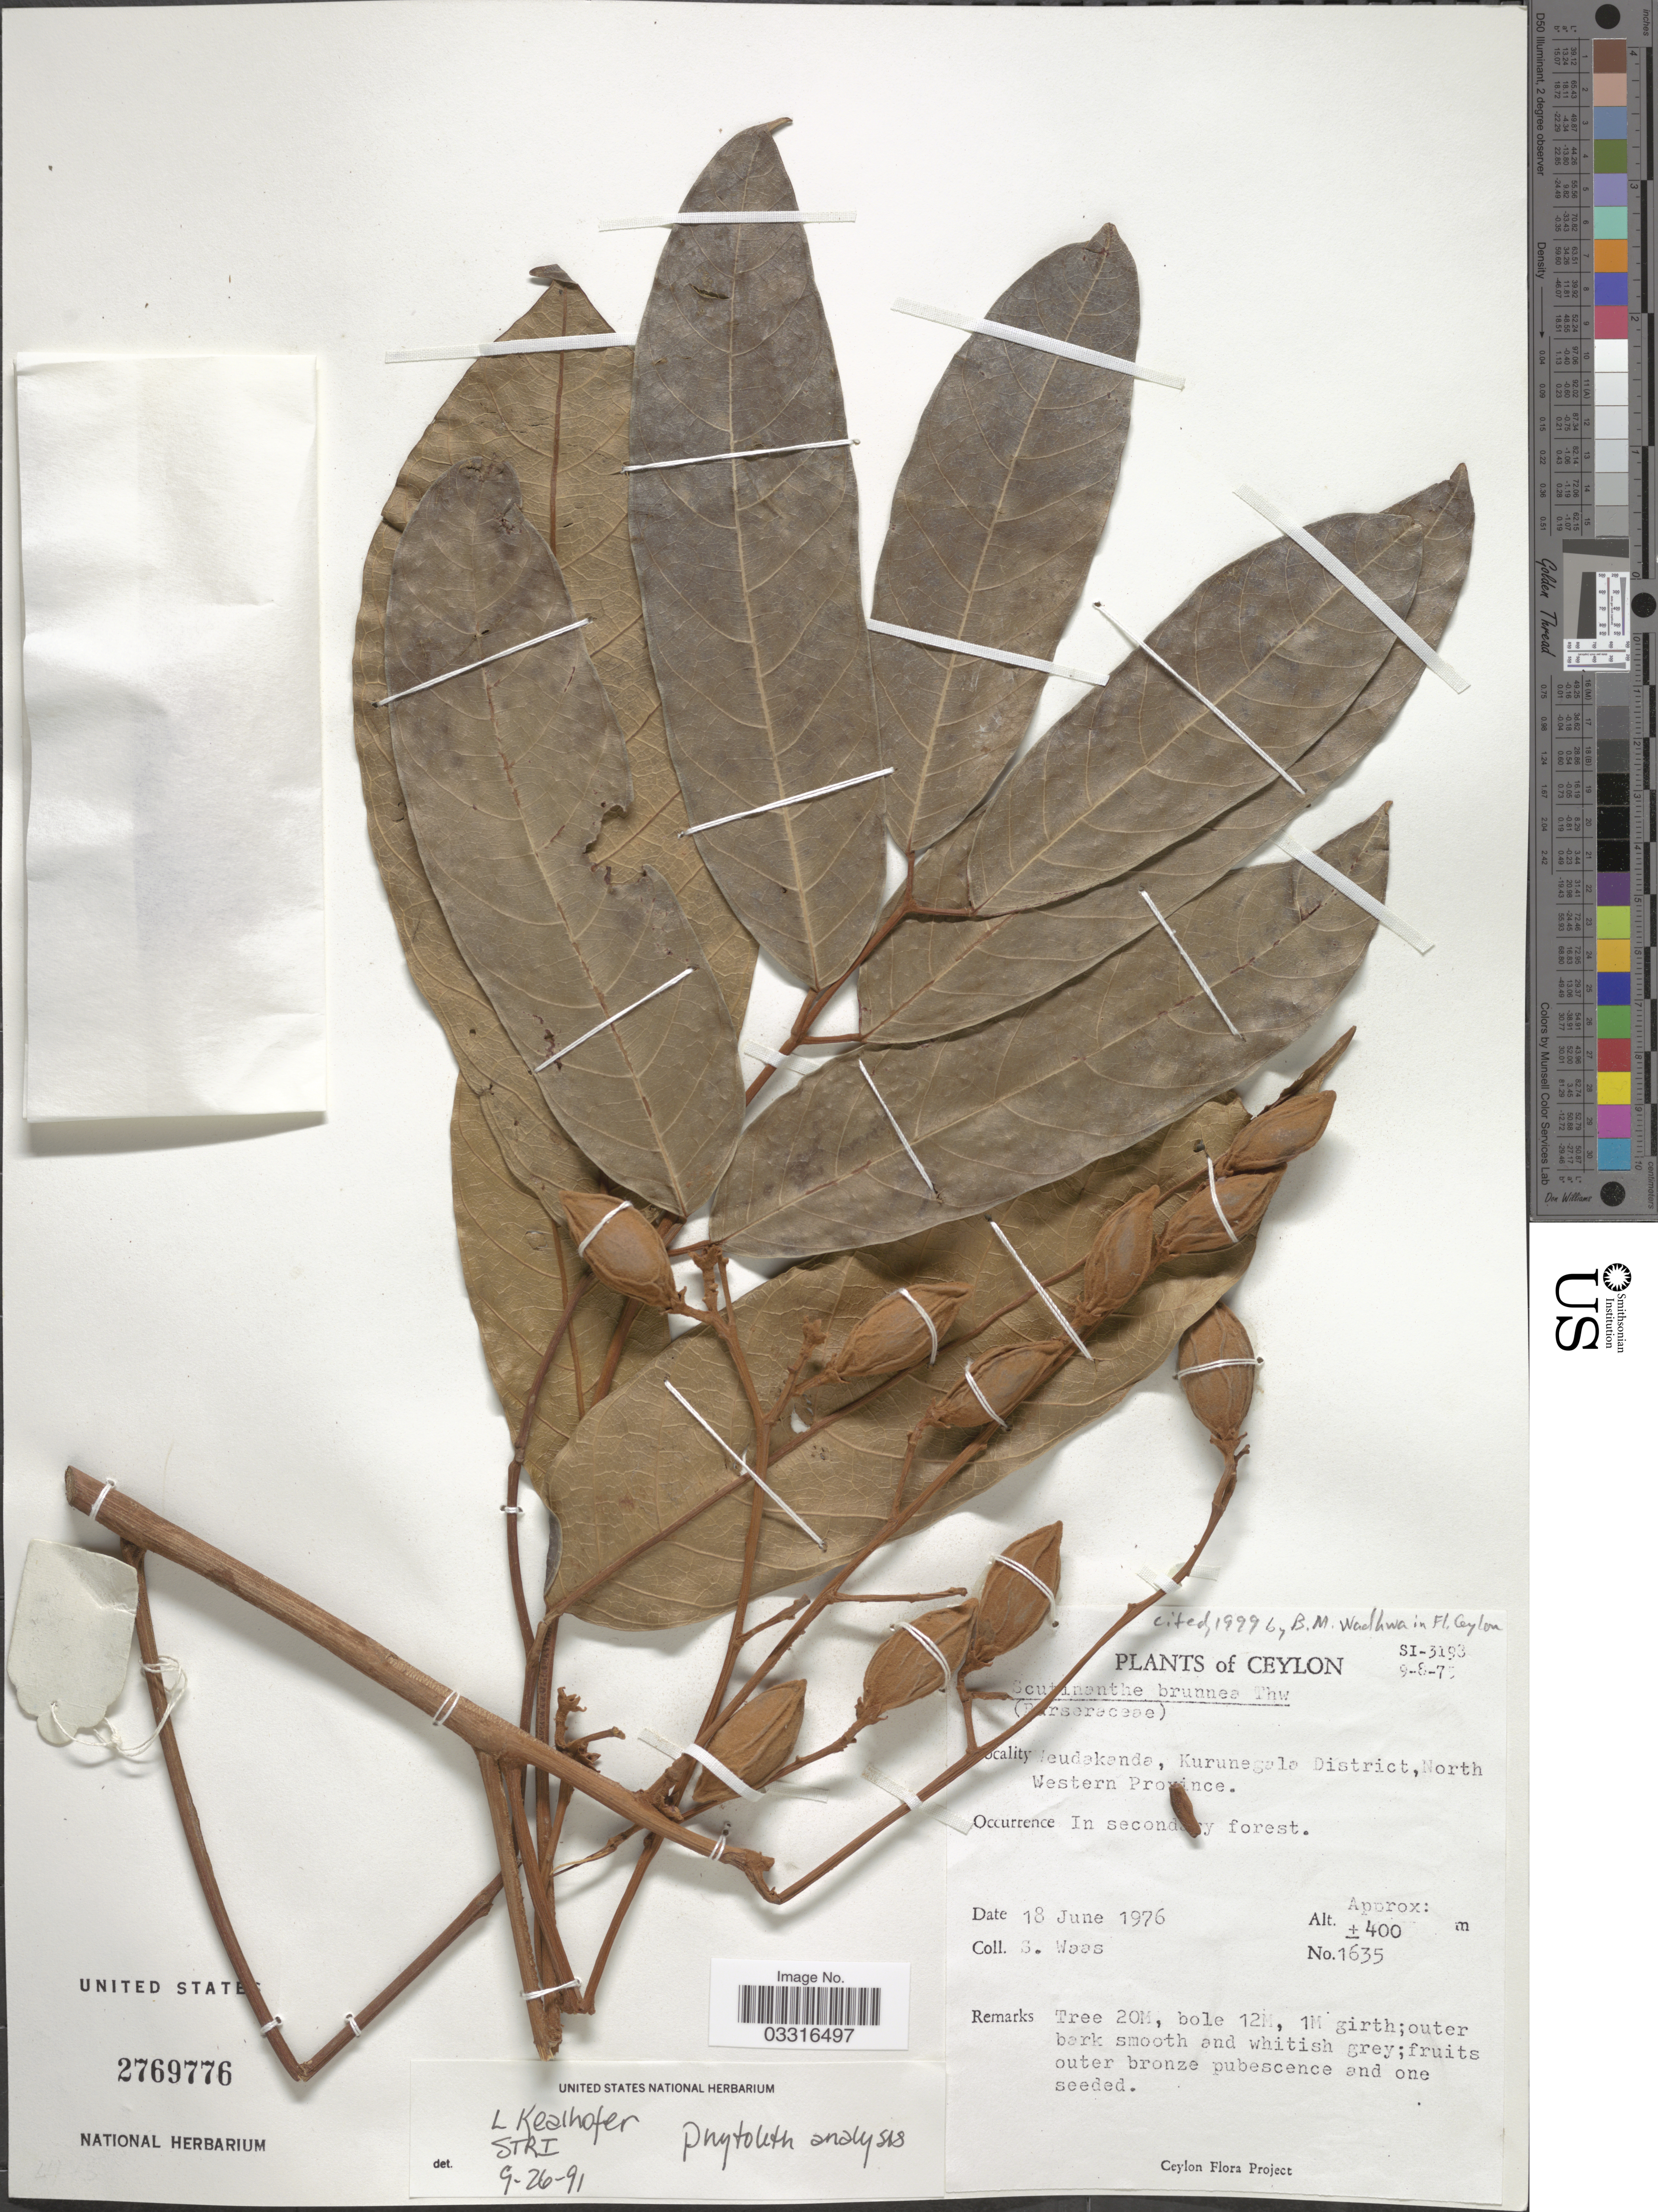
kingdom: Plantae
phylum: Tracheophyta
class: Magnoliopsida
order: Sapindales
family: Burseraceae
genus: Scutinanthe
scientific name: Scutinanthe brunnea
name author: Thwaites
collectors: S. Waas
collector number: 1635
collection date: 1976-06-18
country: Sri Lanka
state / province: North Western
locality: Ceylon. Weudakanda, Kurunegala District, North Western Province.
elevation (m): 400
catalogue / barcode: US 2769776